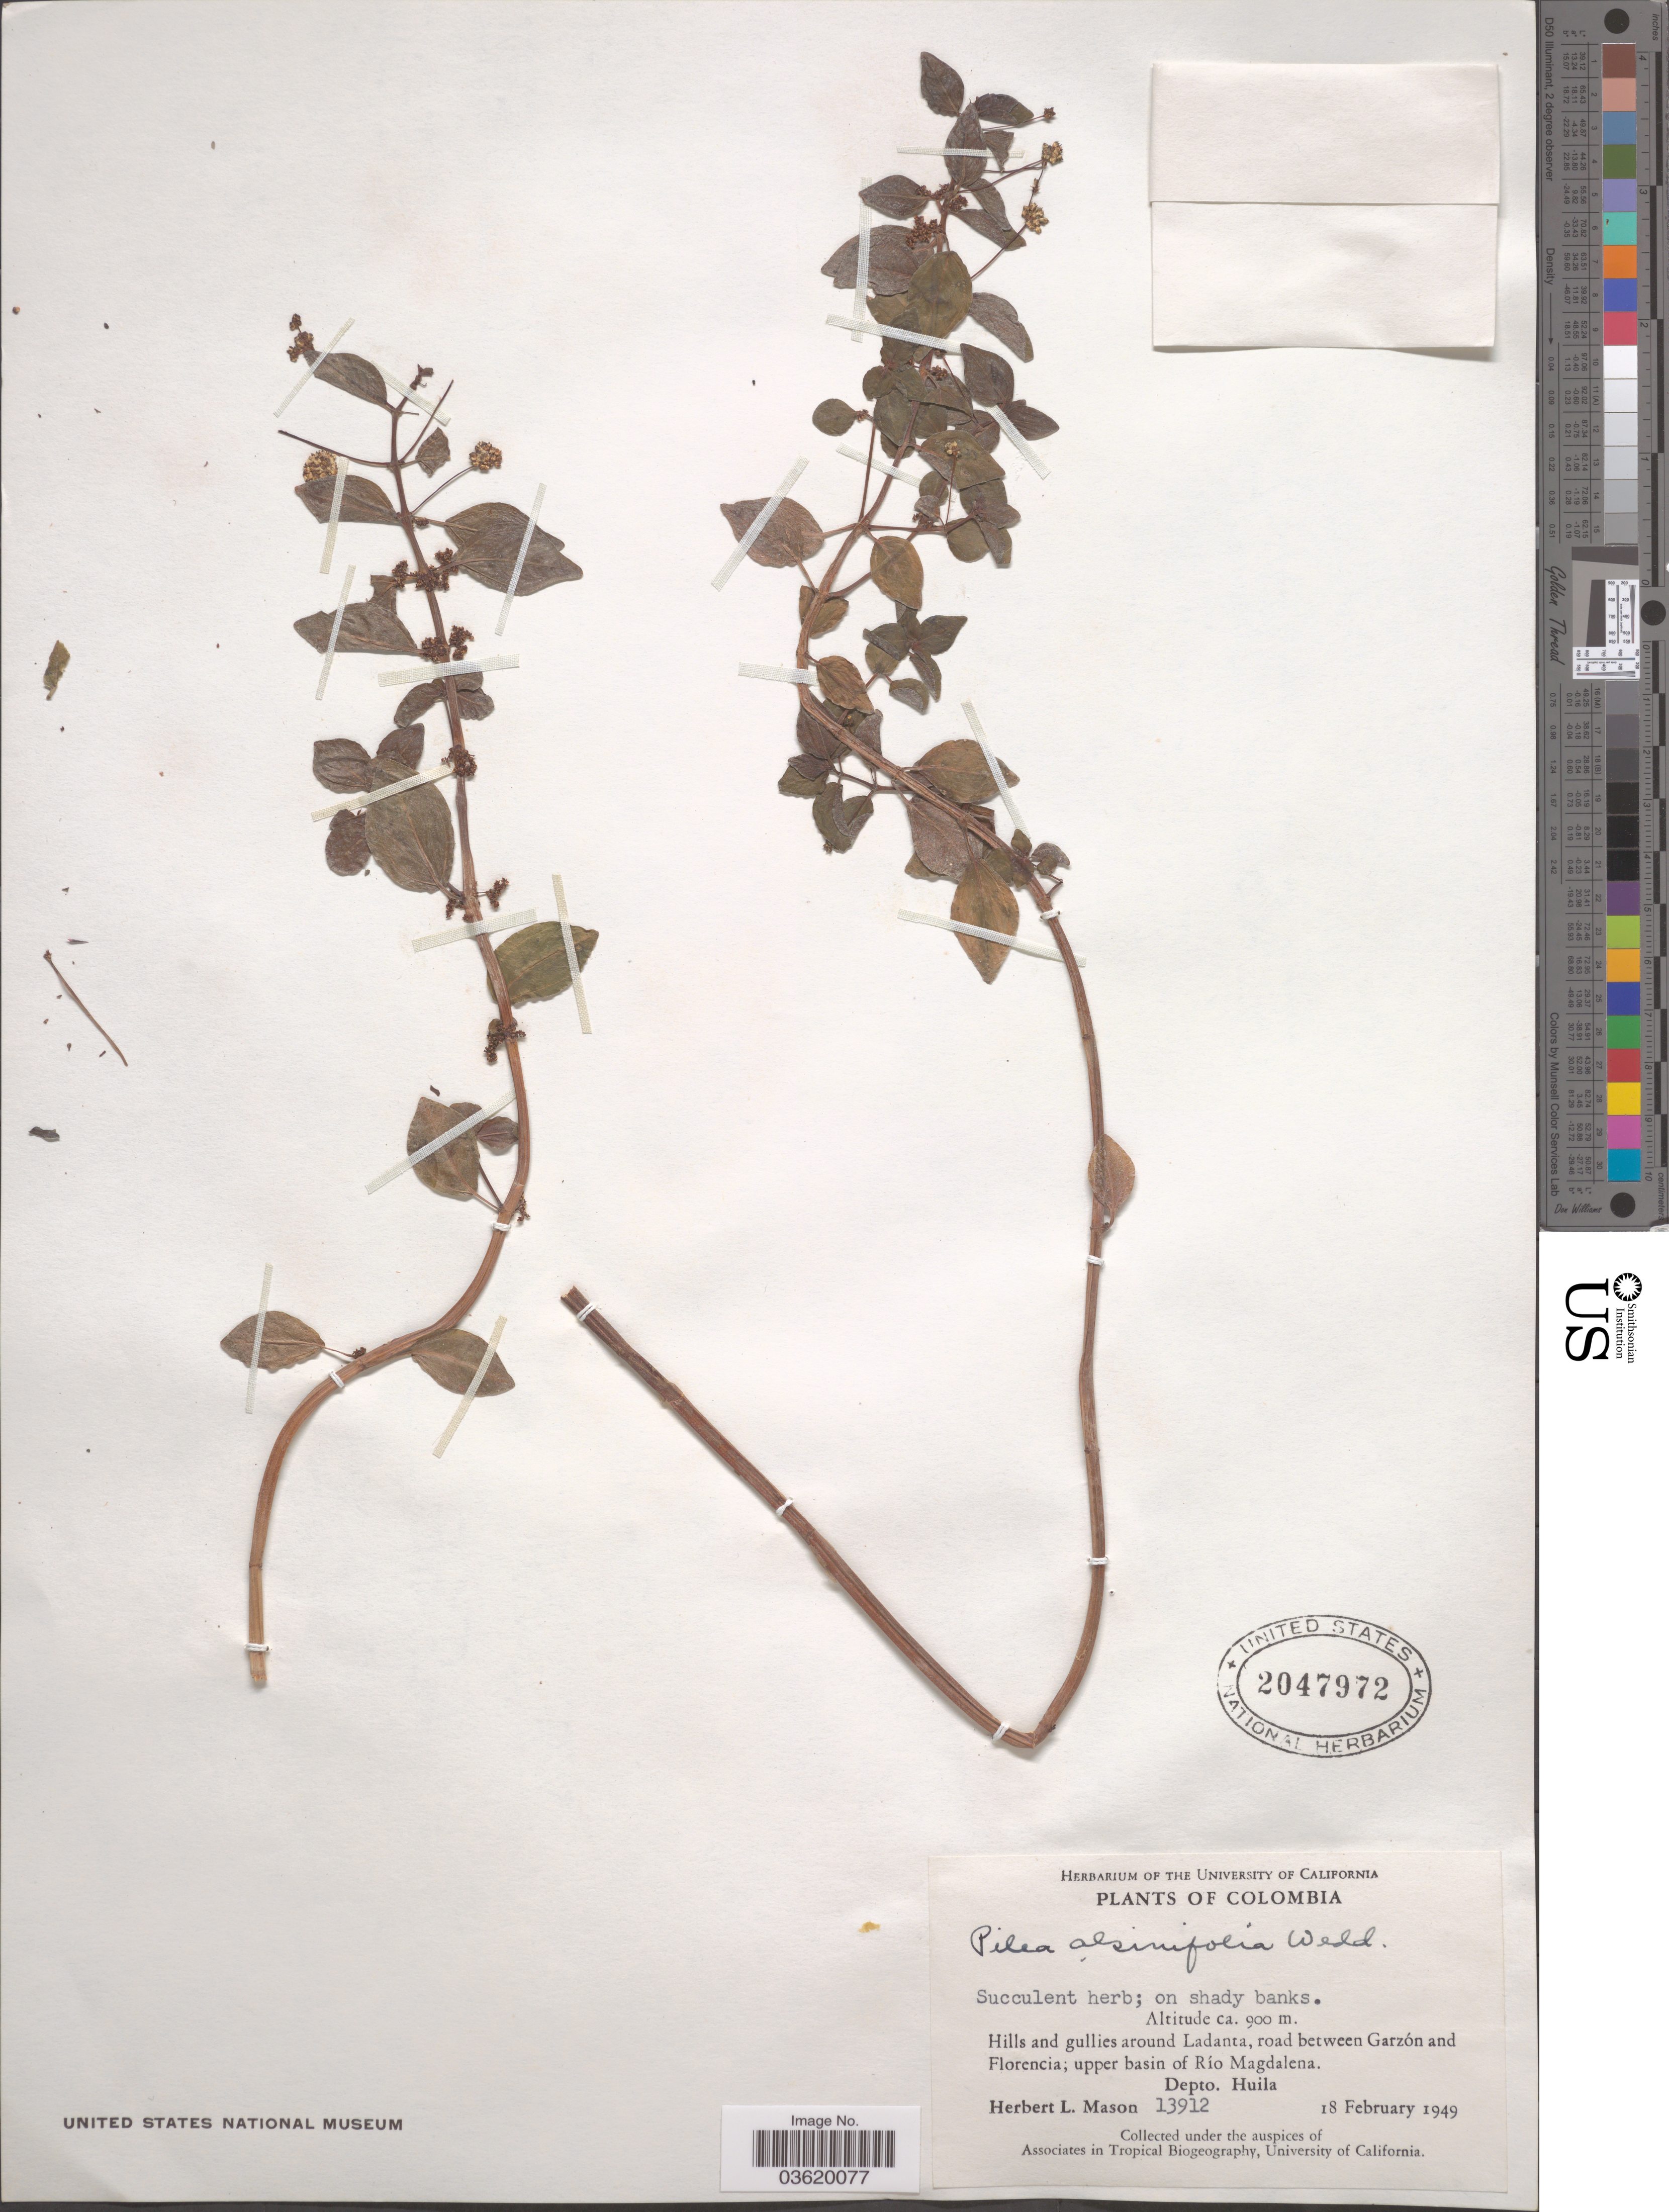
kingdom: Plantae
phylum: Tracheophyta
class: Magnoliopsida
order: Rosales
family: Urticaceae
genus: Pilea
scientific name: Pilea alsinifolia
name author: Wedd.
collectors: H. L. Mason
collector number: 13912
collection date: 1949-02-18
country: Colombia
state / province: Huila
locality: Hills and gullies around Ladanta, road between Garzón and Florencia; upper basin of Río Magdalena. Depto. Huila.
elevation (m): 900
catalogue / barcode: US 2047972